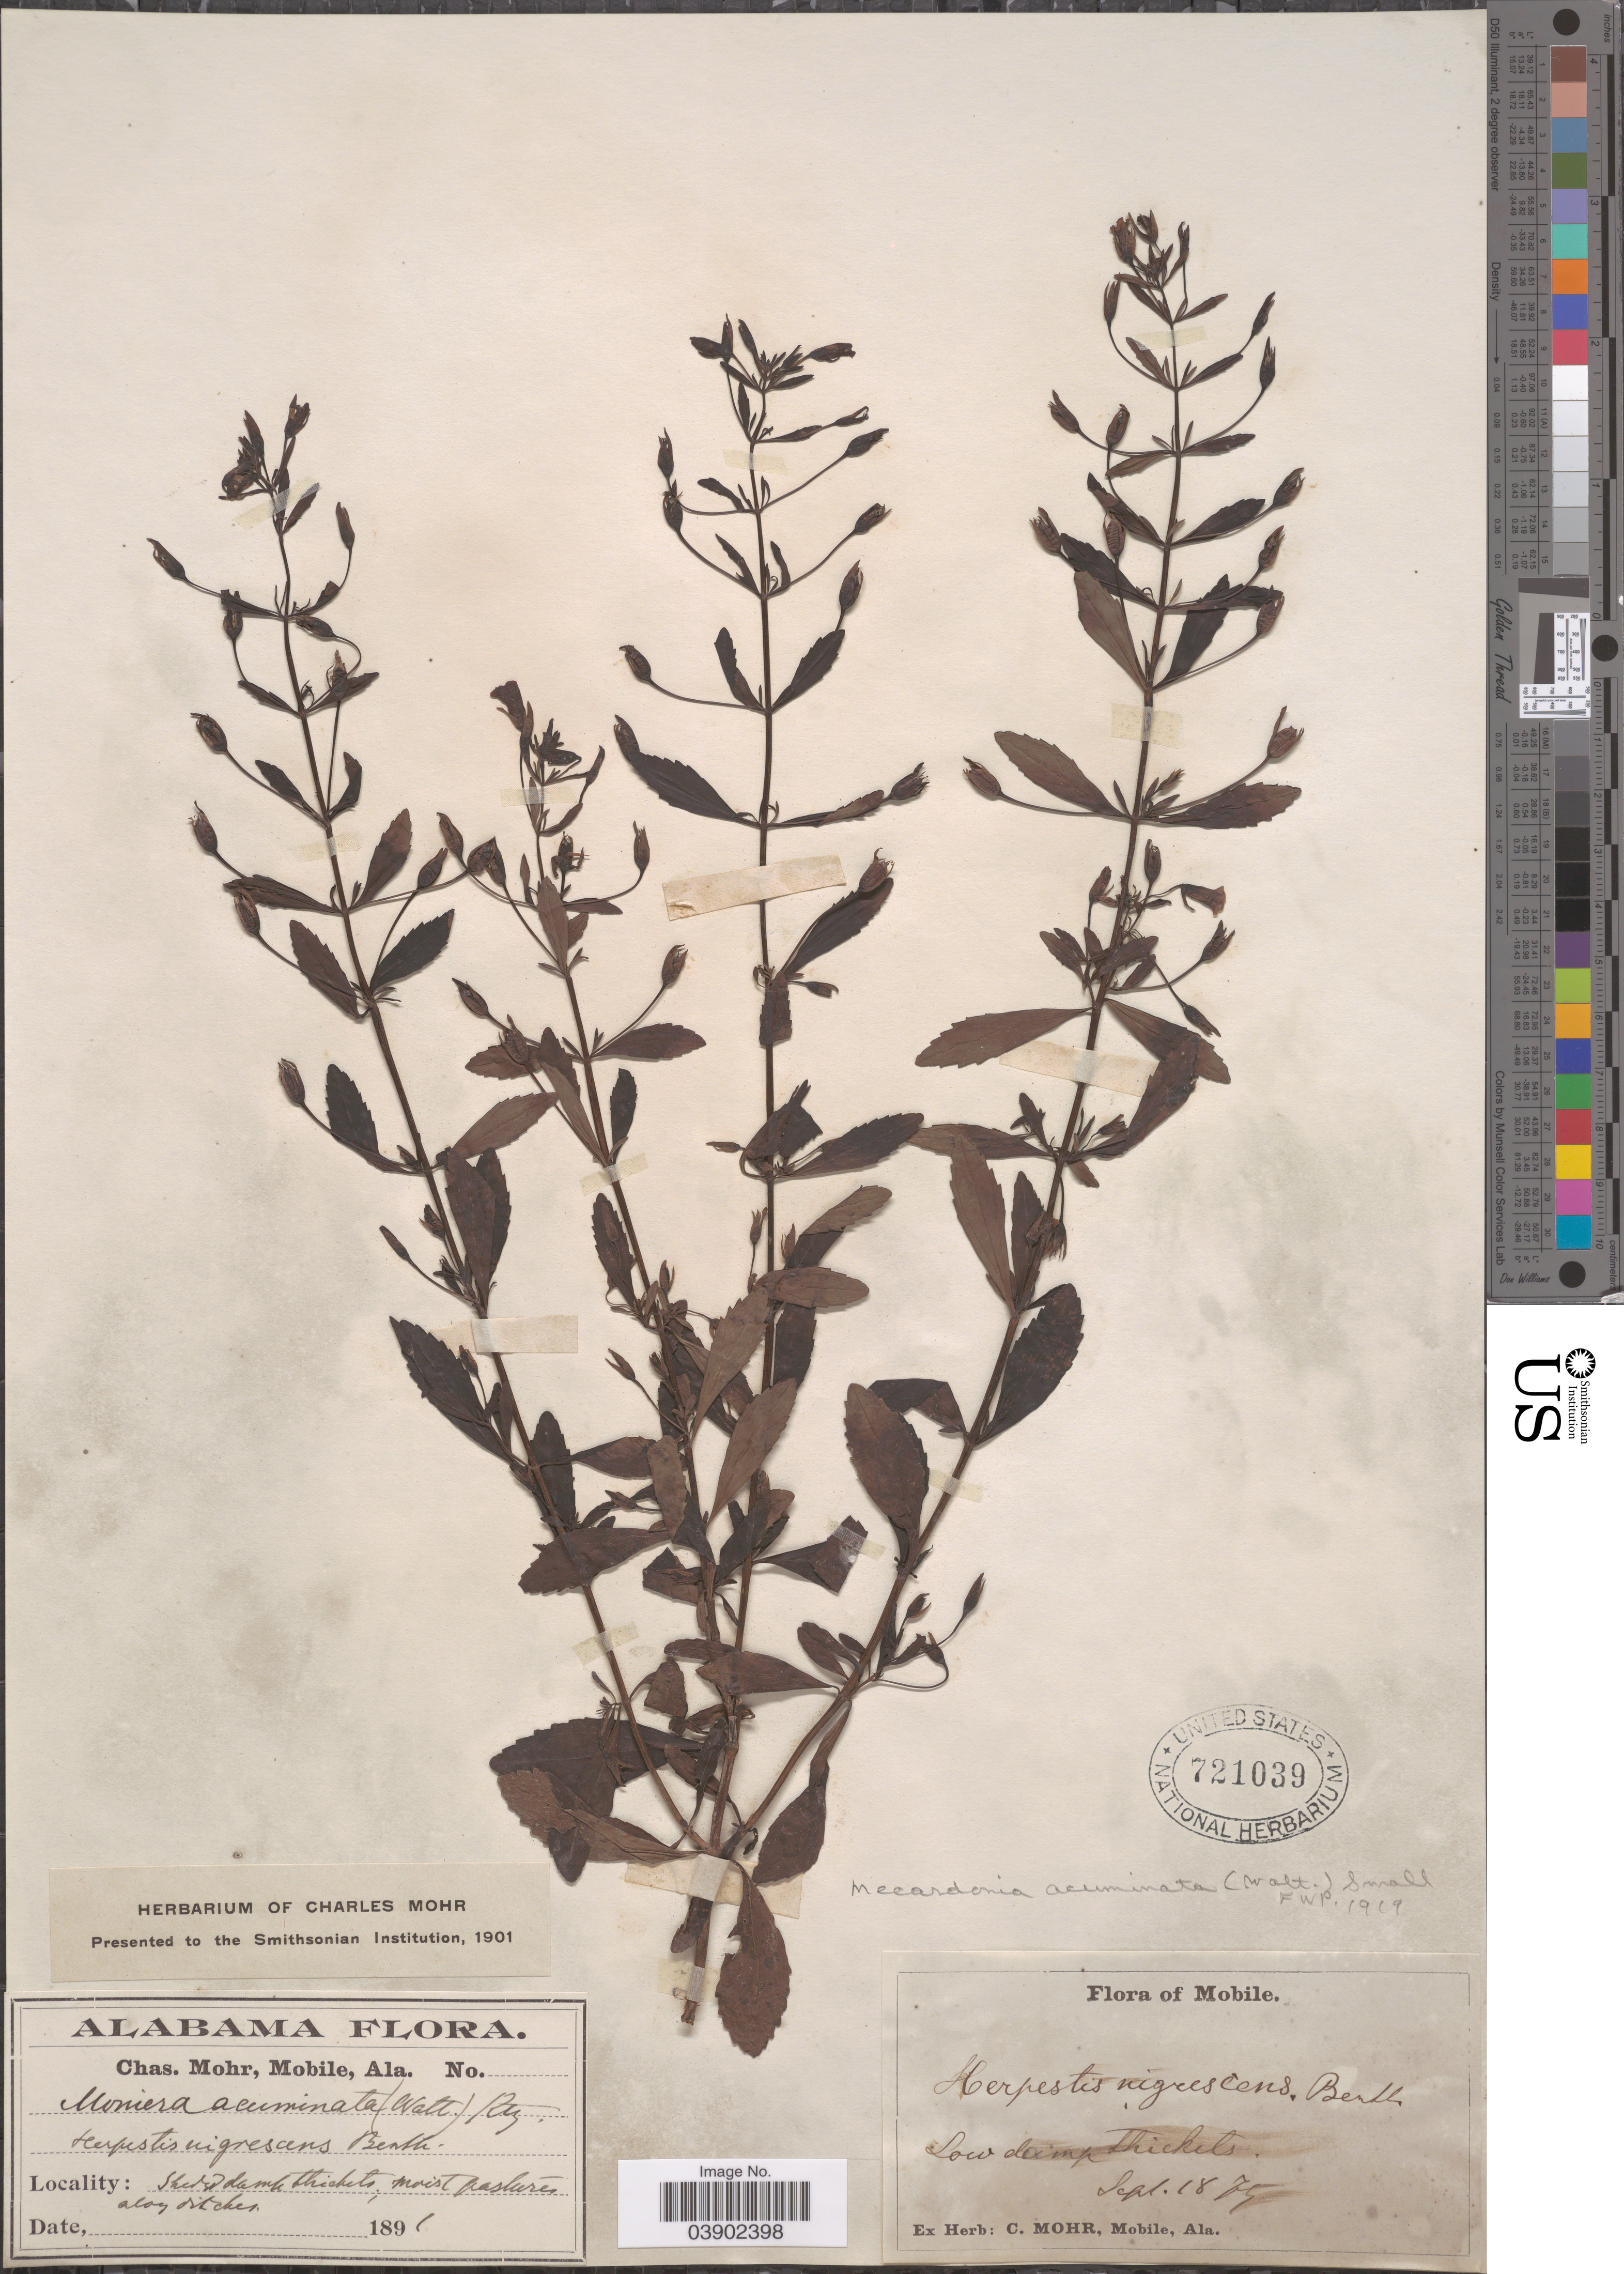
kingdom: Plantae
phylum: Tracheophyta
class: Magnoliopsida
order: Lamiales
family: Plantaginaceae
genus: Mecardonia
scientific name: Mecardonia vandellioides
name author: (Kunth) Pennell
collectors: Mohr, C. T. (herbarium)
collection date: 1891-09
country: United States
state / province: Alabama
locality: Mobile.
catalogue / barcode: US 721039